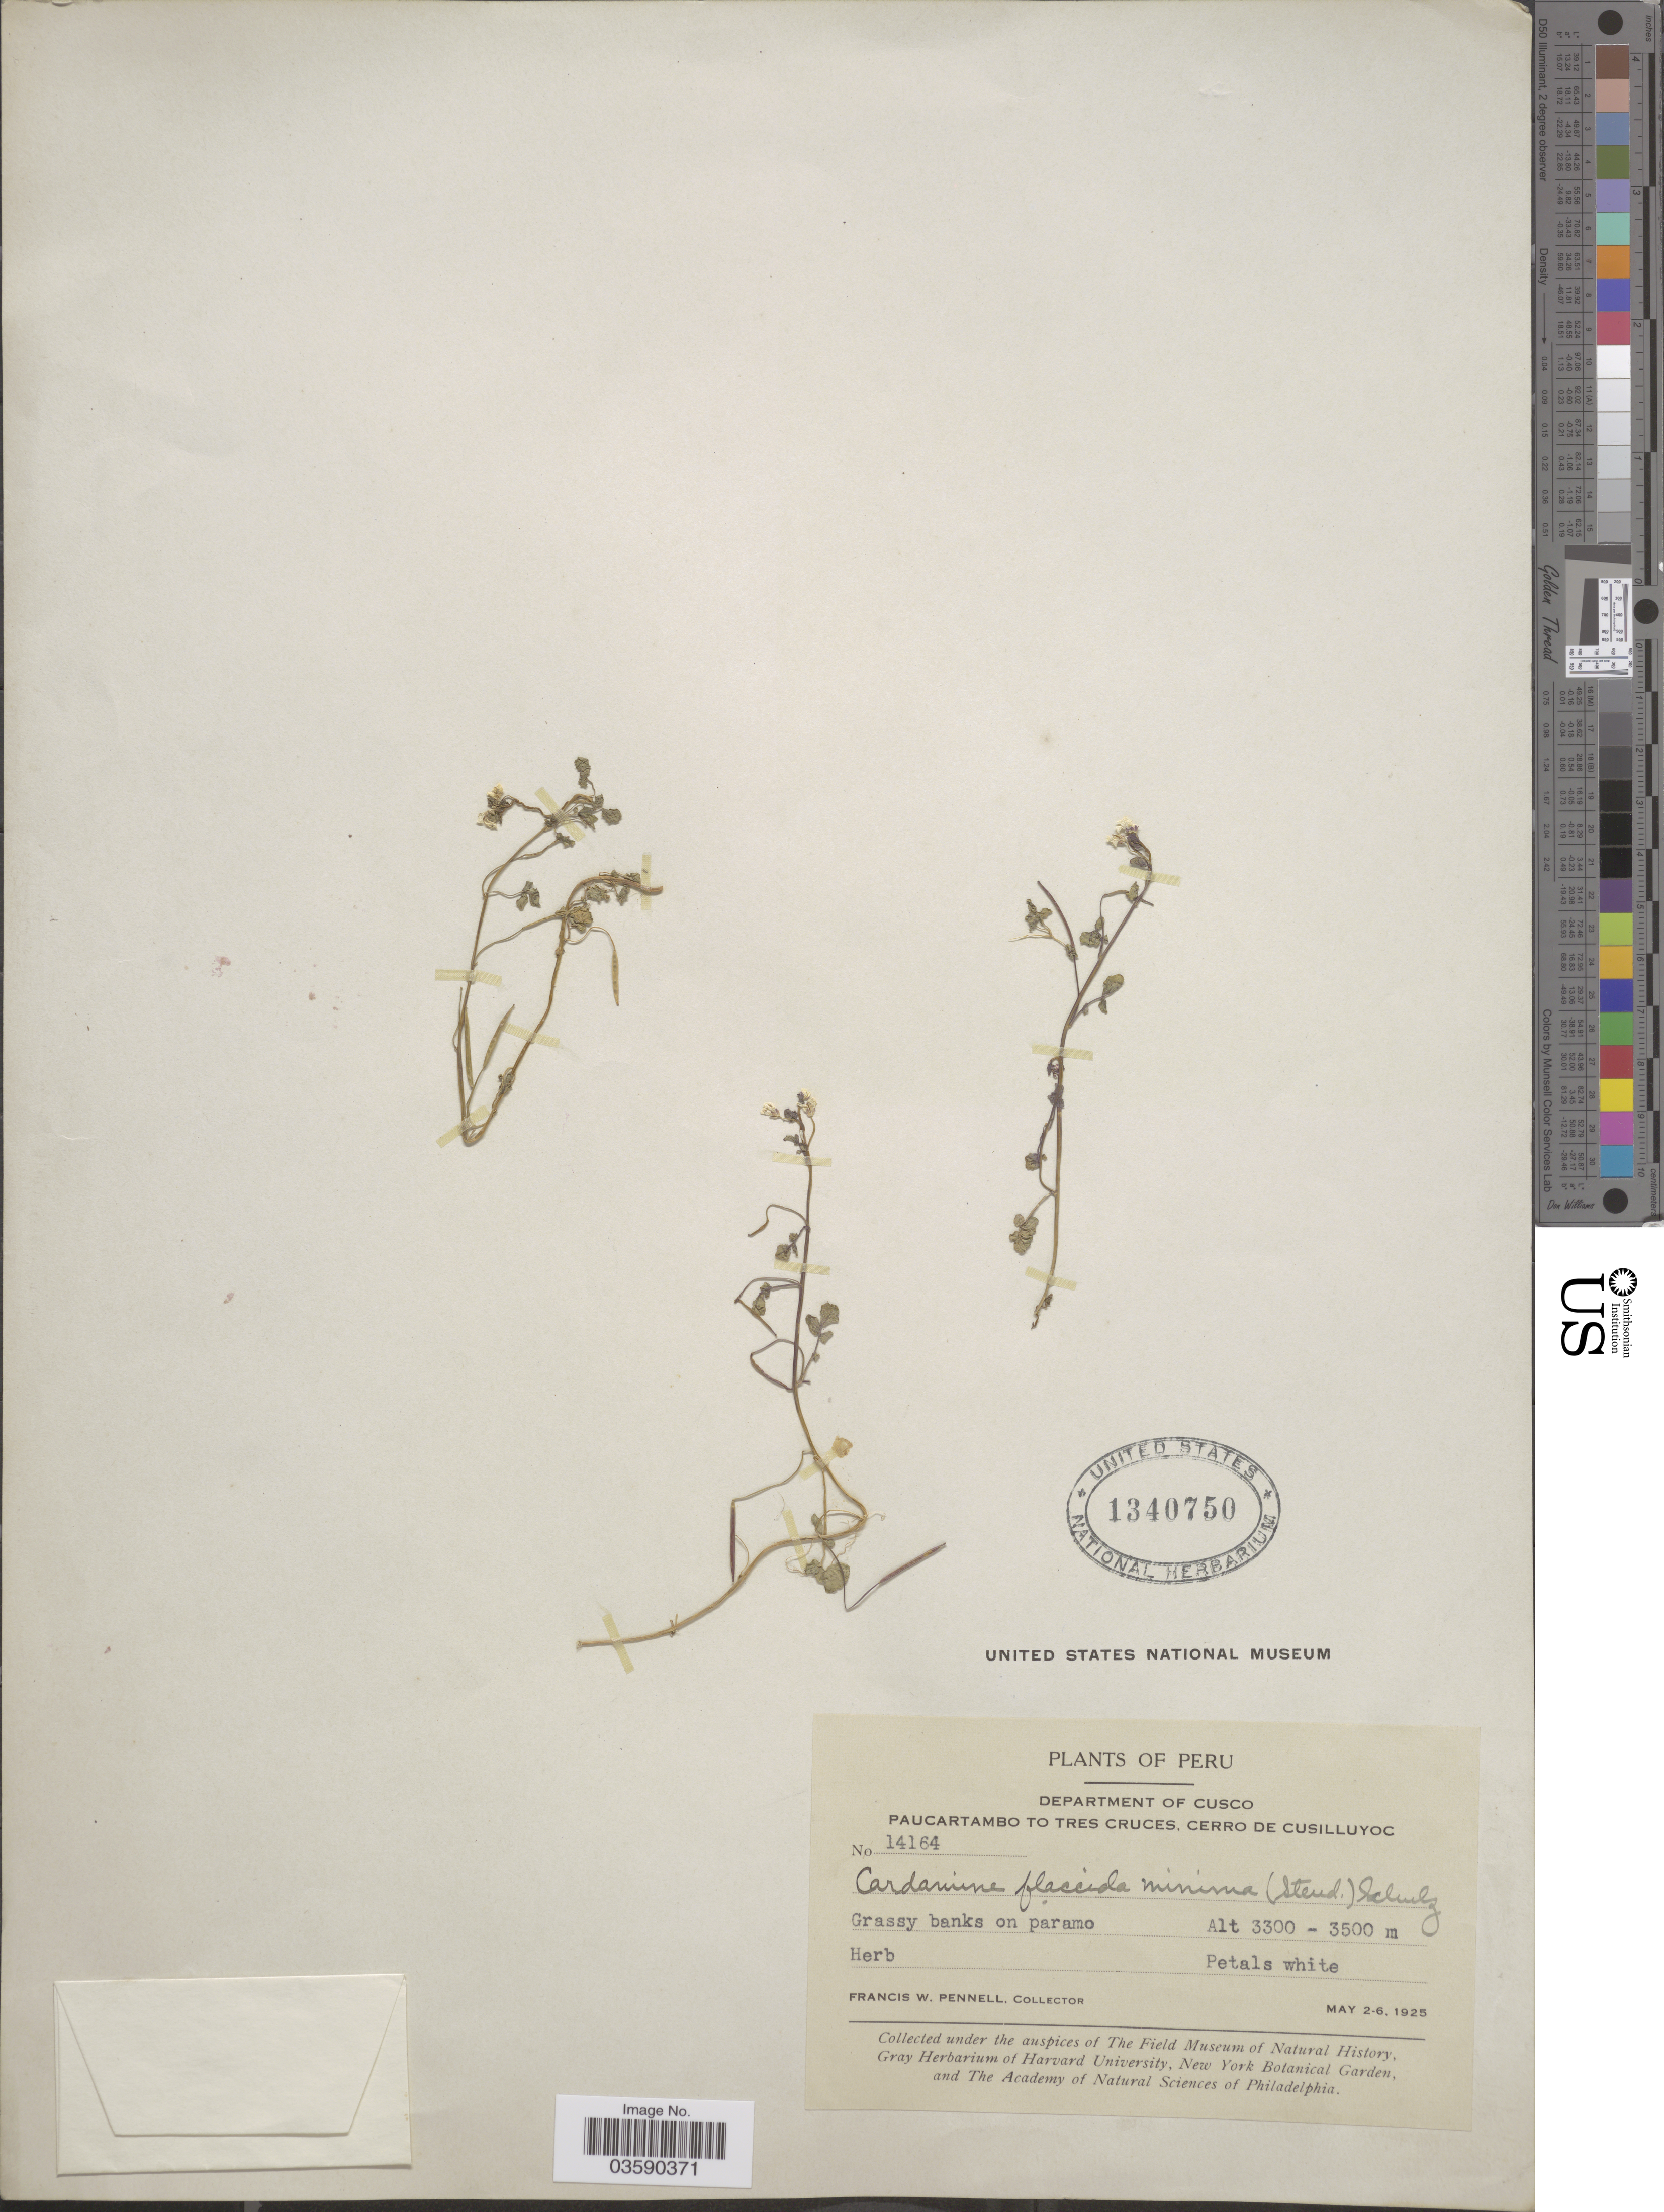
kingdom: Plantae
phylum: Tracheophyta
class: Magnoliopsida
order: Brassicales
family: Brassicaceae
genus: Cardamine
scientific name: Cardamine flaccida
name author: Cham. & Schltdl.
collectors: F. W. Pennell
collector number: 14164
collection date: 1925-05-02/1925-05-06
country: Peru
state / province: Cusco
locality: Department of Cusco. Paucartambo to Tres Cruces, Cerro de Cusilluyoc.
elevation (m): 3300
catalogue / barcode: US 1340750